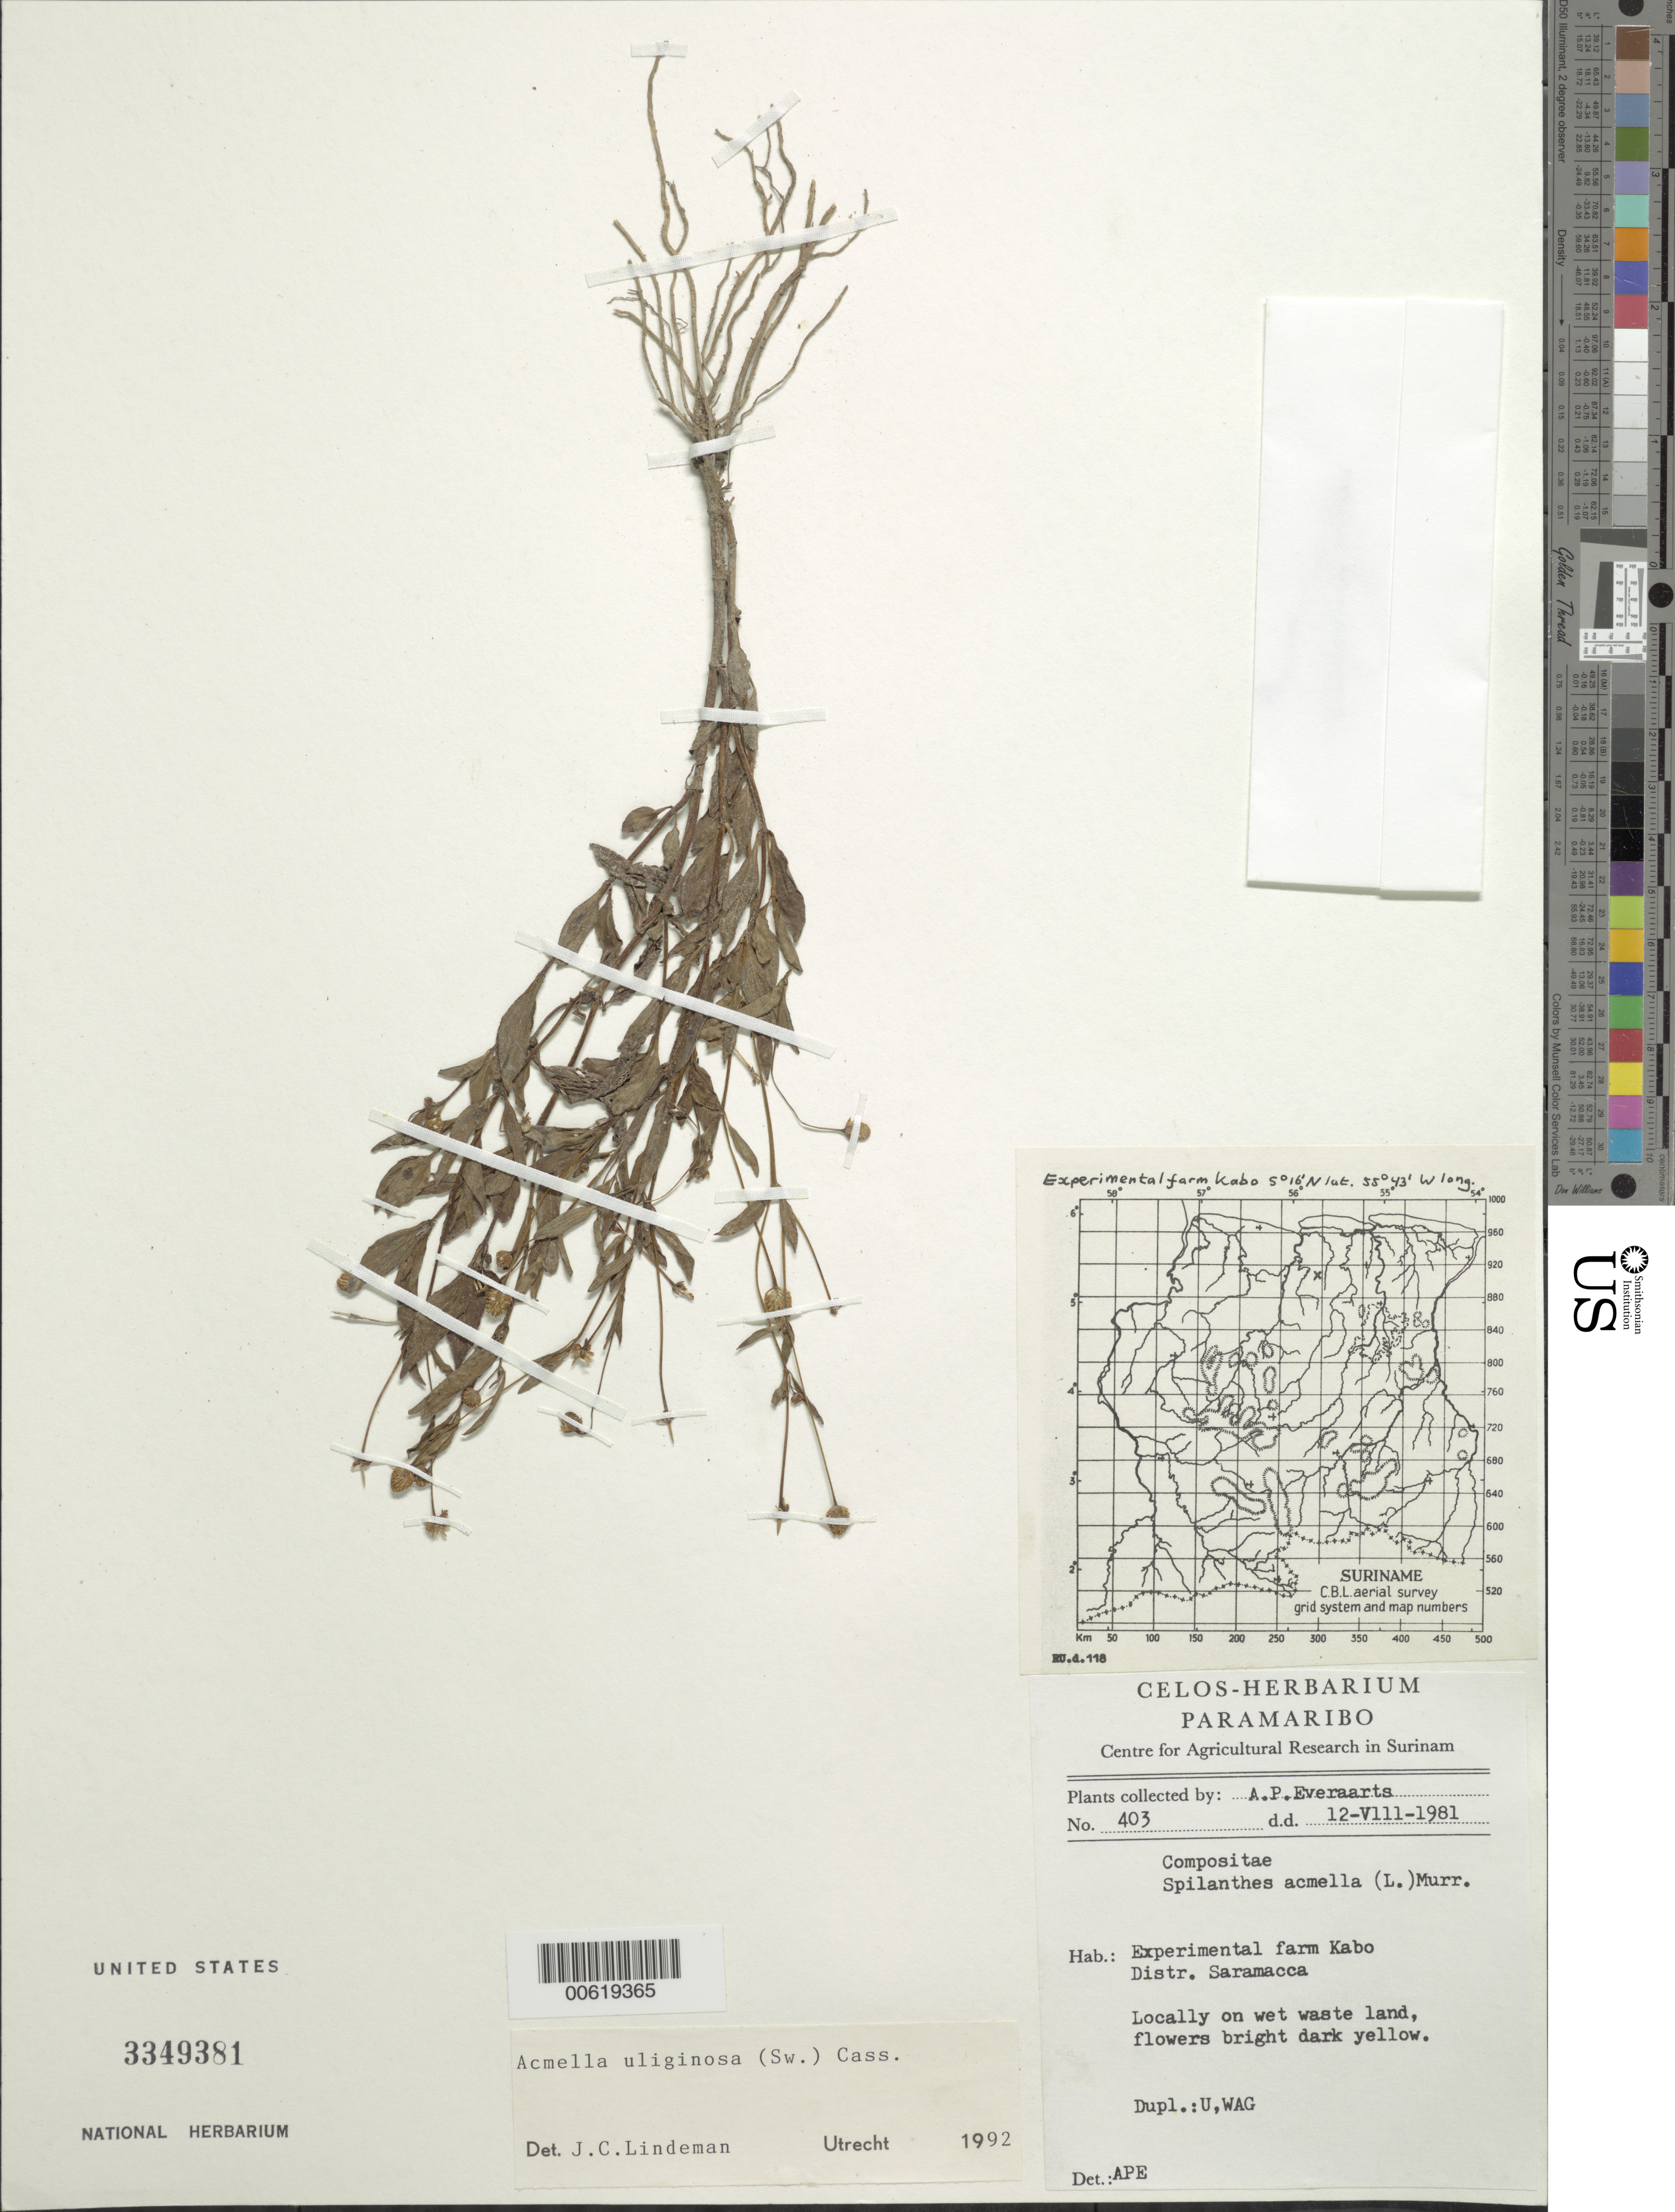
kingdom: Plantae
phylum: Tracheophyta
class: Magnoliopsida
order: Asterales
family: Asteraceae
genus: Acmella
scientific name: Acmella uliginosa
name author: (Sw.) Cass.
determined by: Lindeman, J. C.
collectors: A. Everaarts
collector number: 403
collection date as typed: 12-Aug-81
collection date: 1981-08-12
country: Suriname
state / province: Saramacca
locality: Kabo Experimental Farm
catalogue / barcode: US 3349381